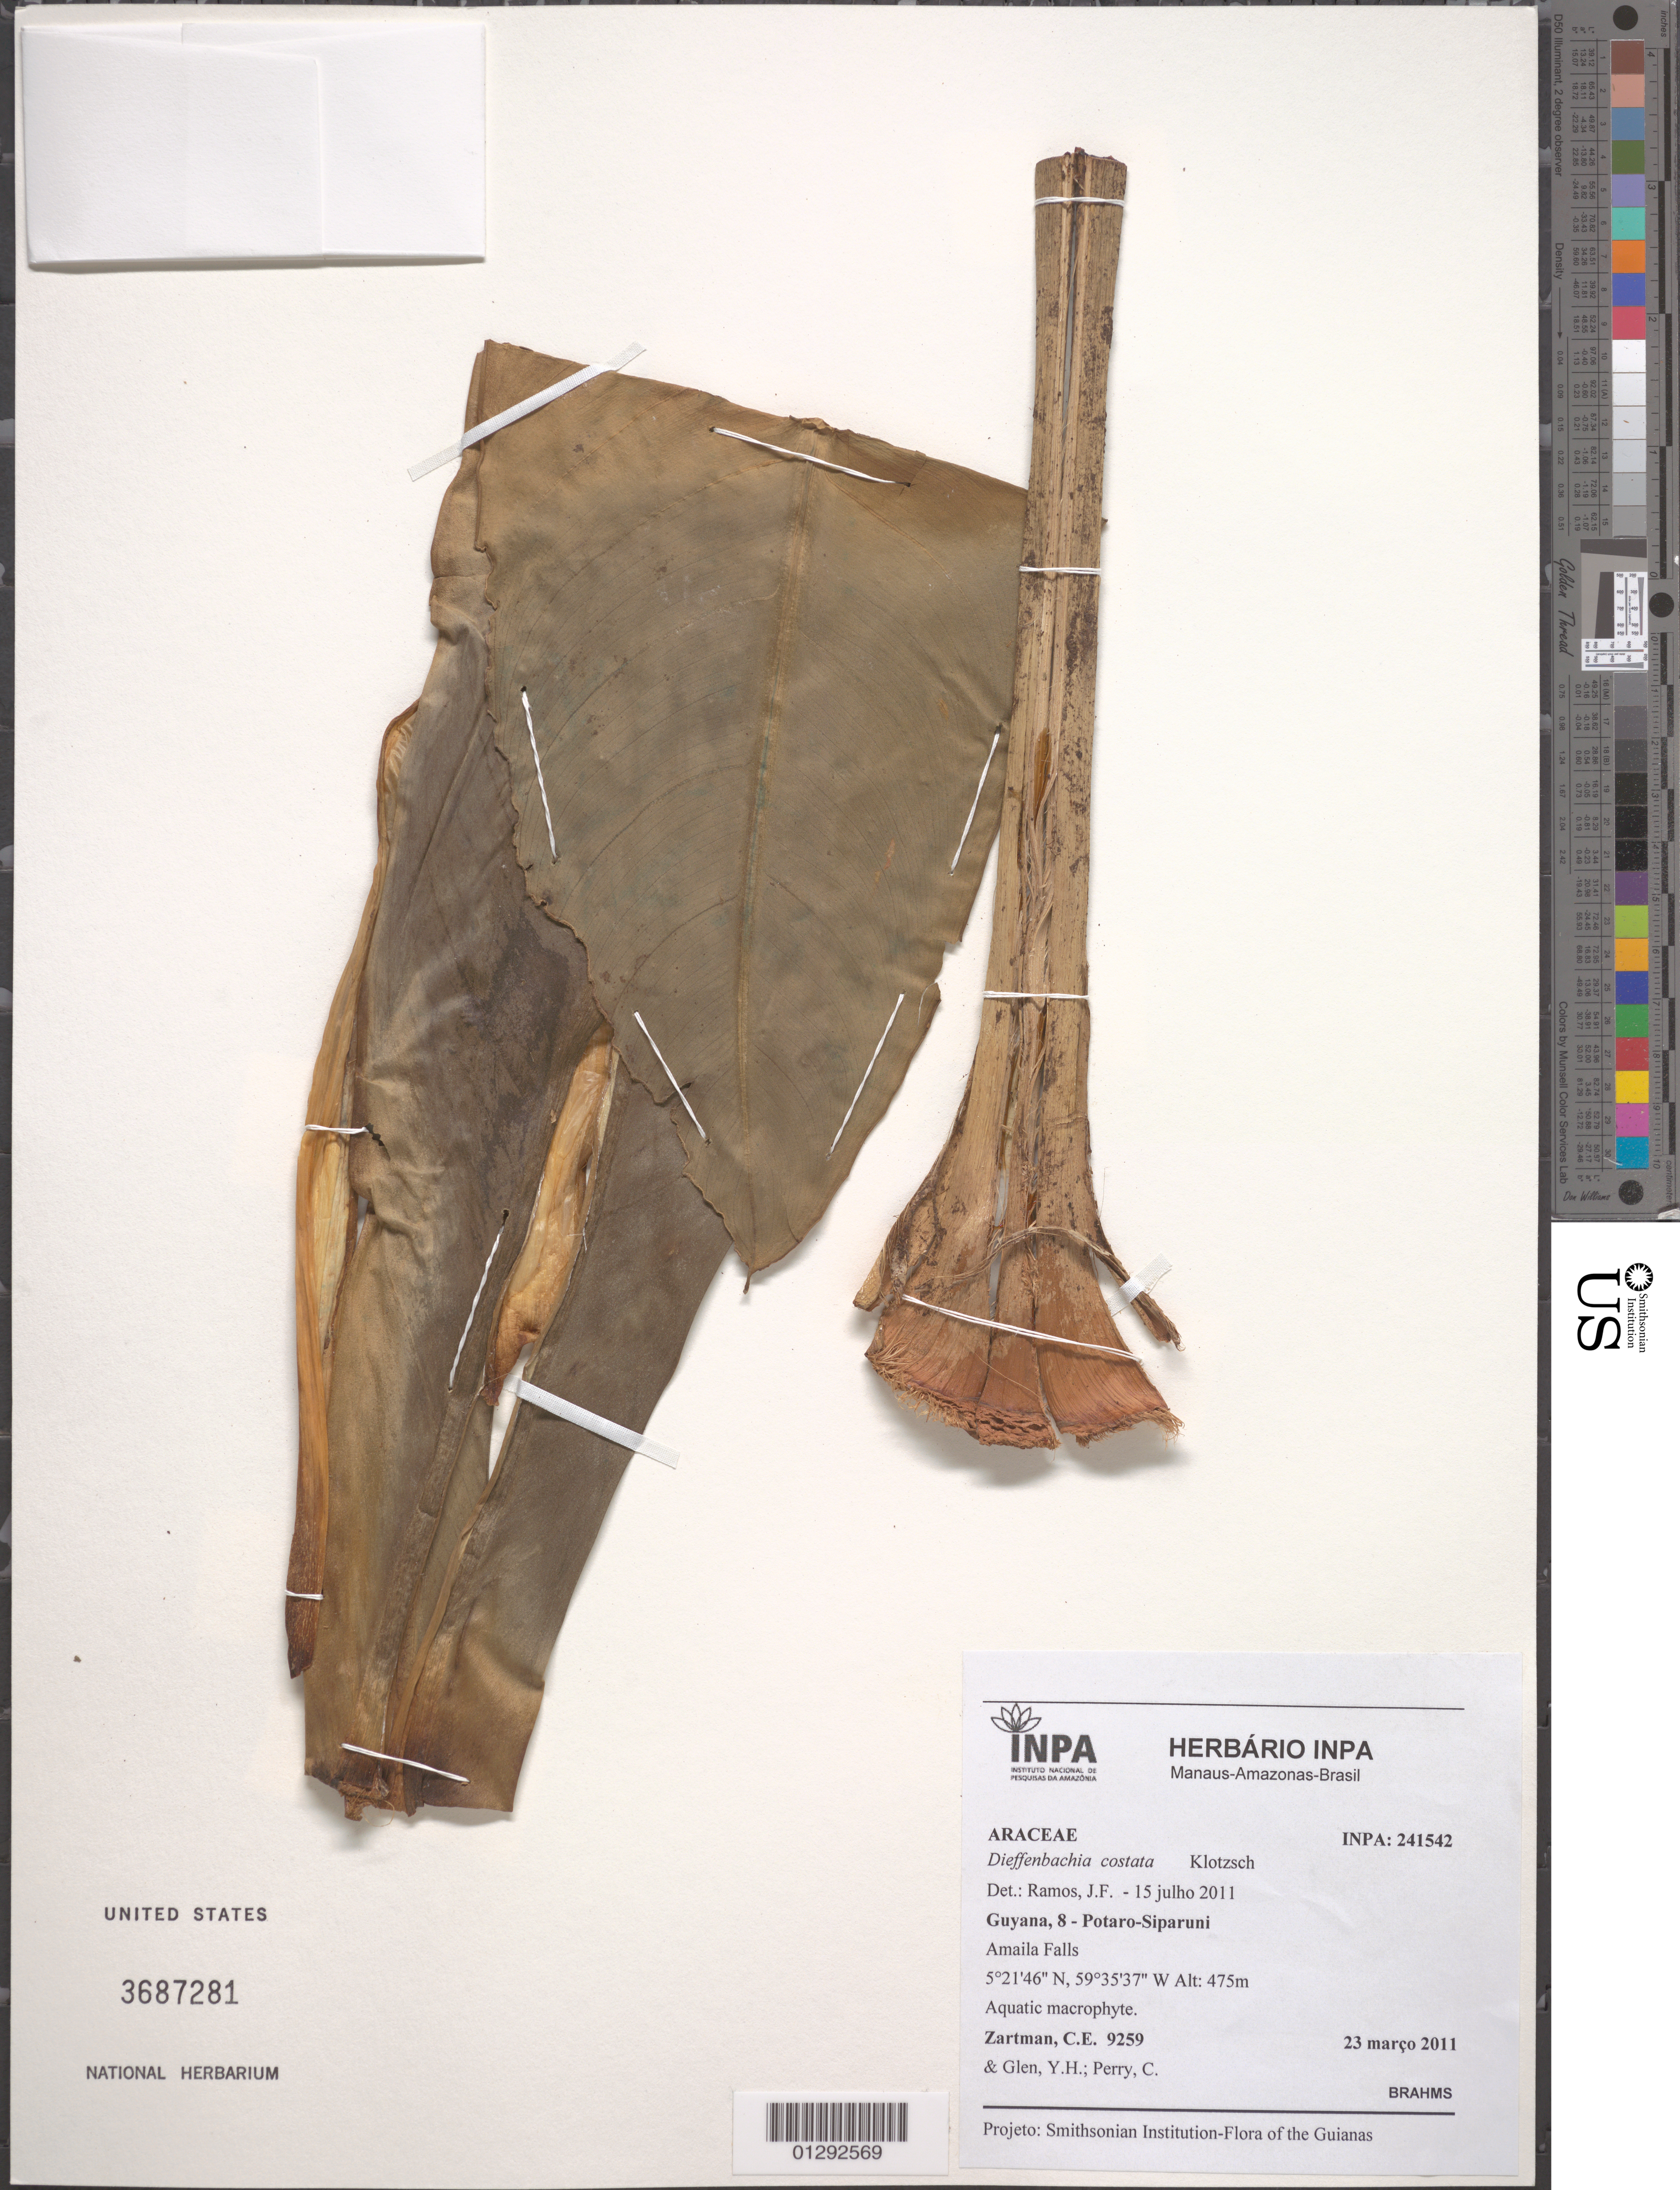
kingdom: Plantae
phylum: Tracheophyta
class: Liliopsida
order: Alismatales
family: Araceae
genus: Dieffenbachia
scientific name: Dieffenbachia costata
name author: Klotzsch ex Schott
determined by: Ramos, J. F.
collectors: C. Zartman, Y. Glen & C. Perry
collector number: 9259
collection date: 2011-03-23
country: Guyana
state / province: Potaro-Siparuni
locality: Amaila Falls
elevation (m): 475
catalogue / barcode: US 3687281